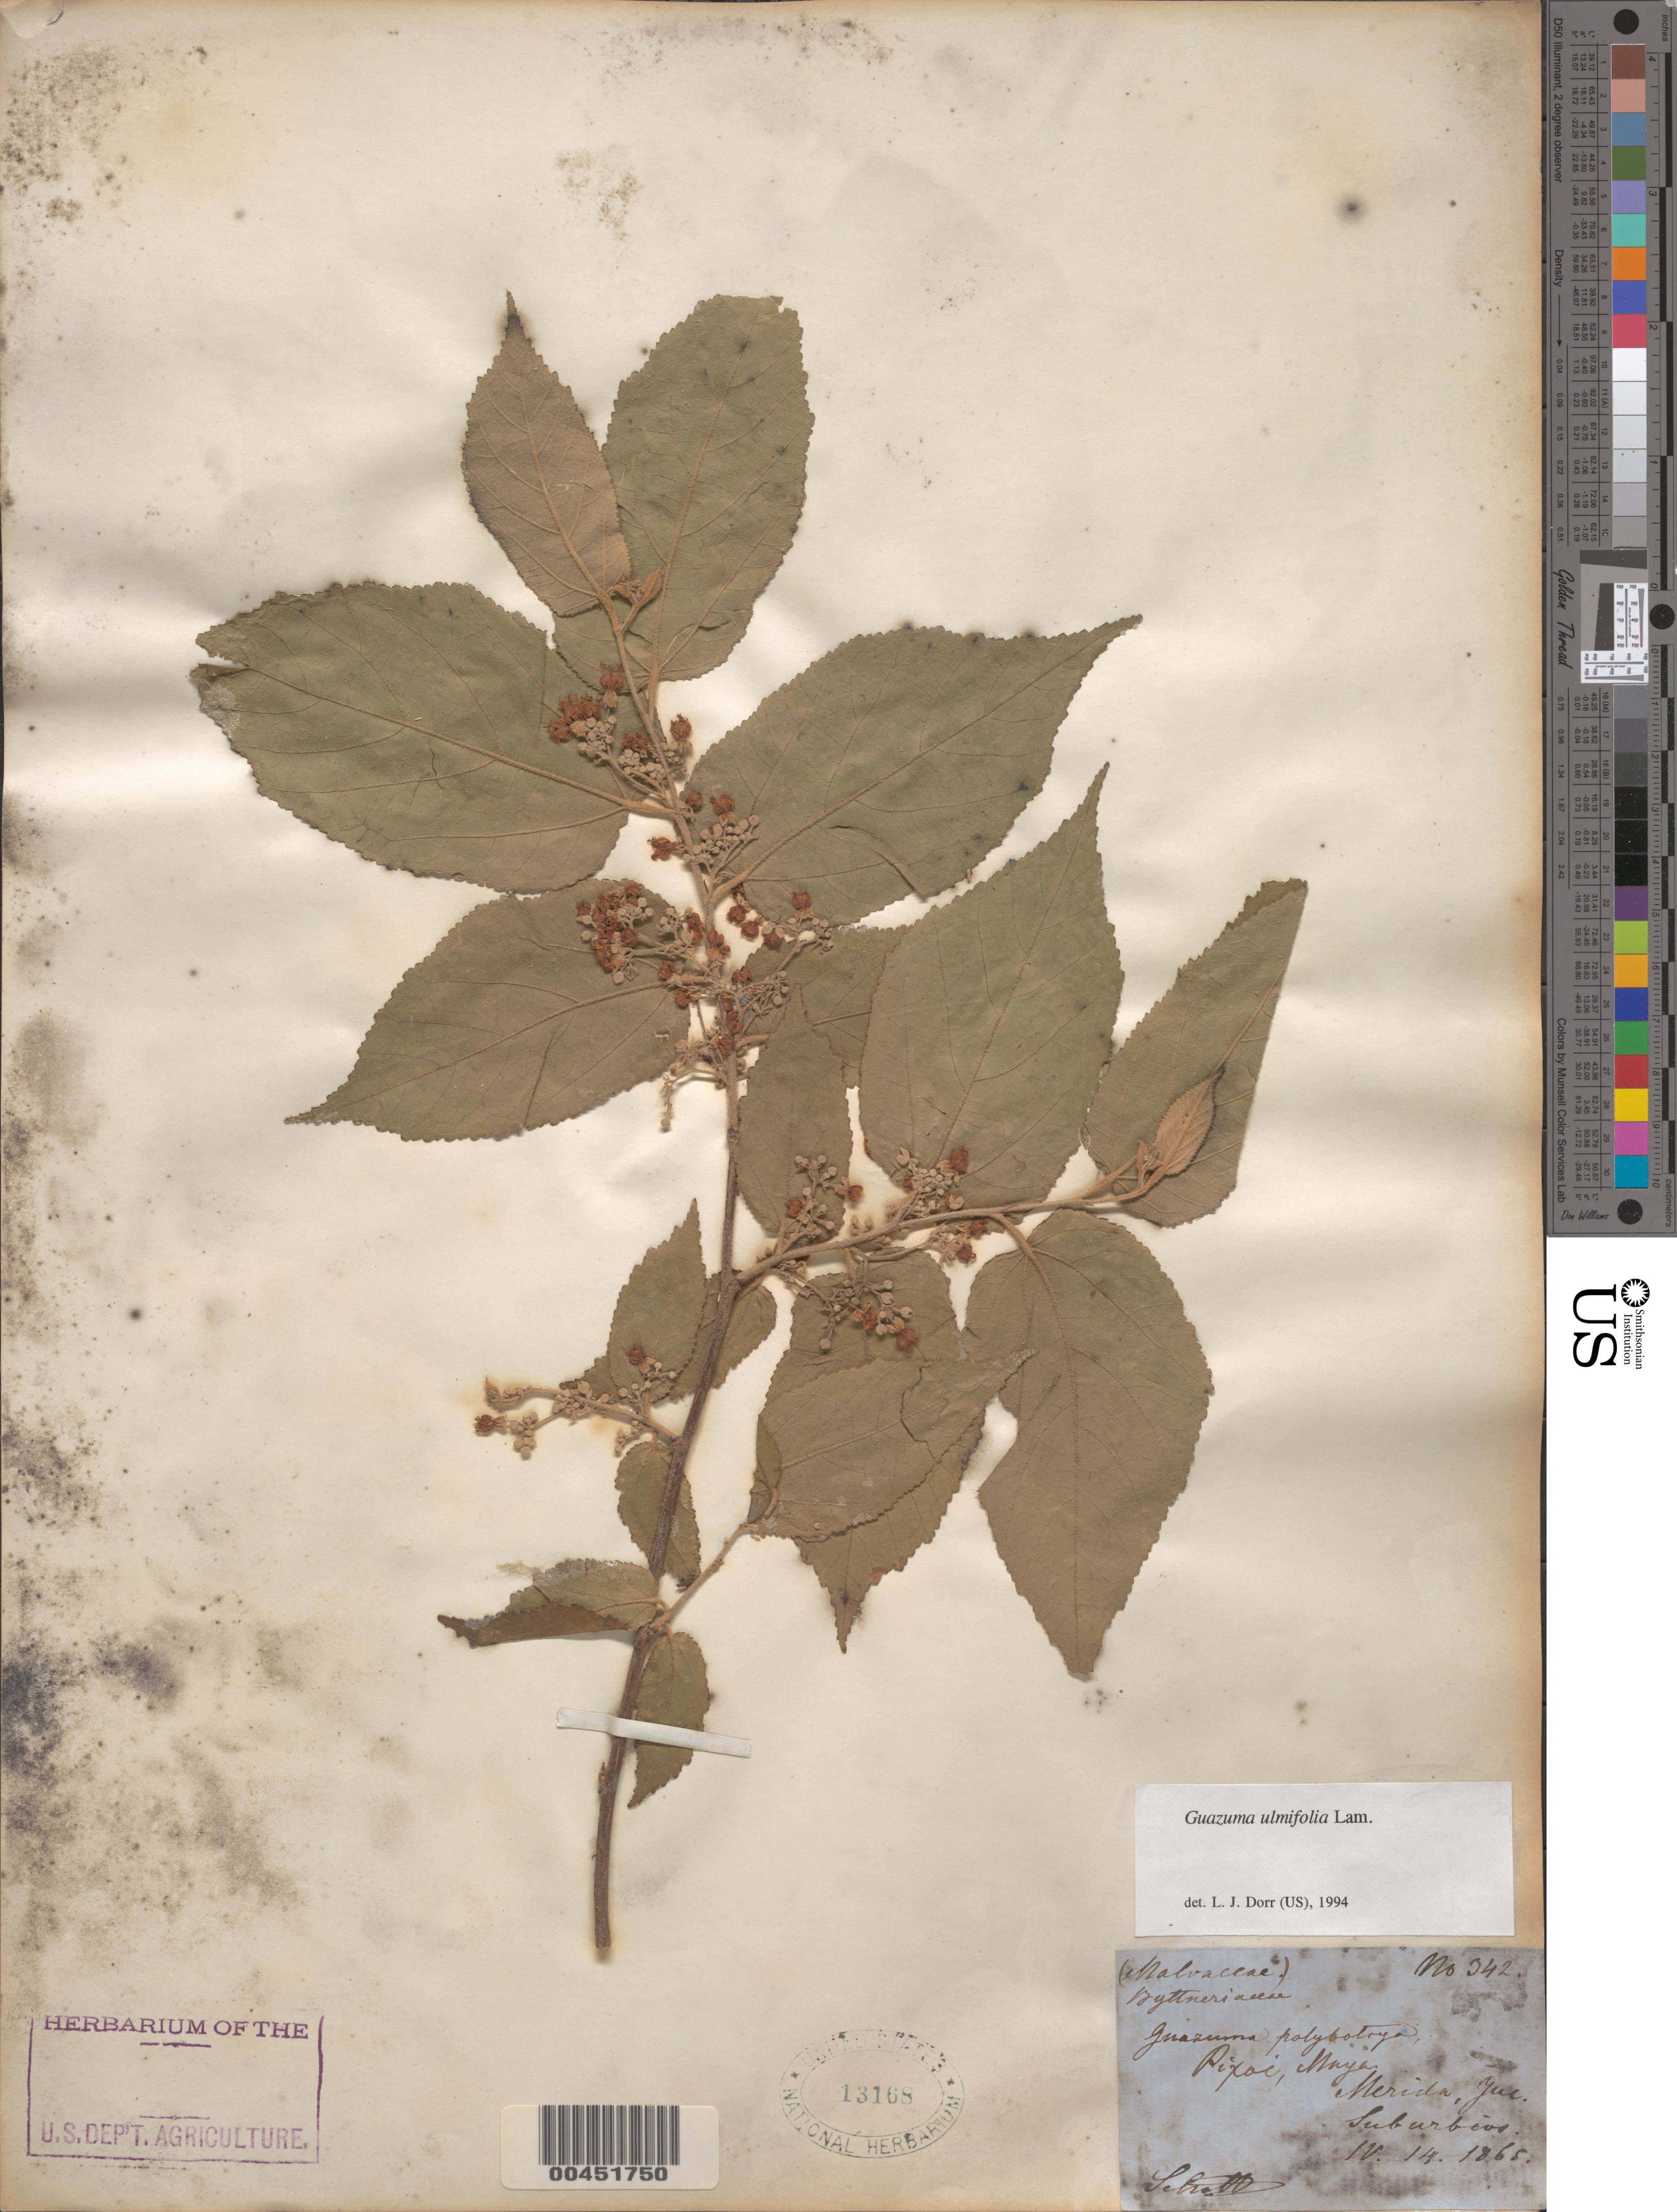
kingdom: Plantae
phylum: Tracheophyta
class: Magnoliopsida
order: Malvales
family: Malvaceae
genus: Guazuma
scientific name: Guazuma ulmifolia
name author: Lam.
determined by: Dorr, L. J., (BOT), Smithsonian Institution - National Museum of Natural History (UNITED STATES)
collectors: Schott, --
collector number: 342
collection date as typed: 14 Apr 1865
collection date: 1865-04-14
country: Mexico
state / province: Yucatán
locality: Merida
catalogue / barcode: US 13168